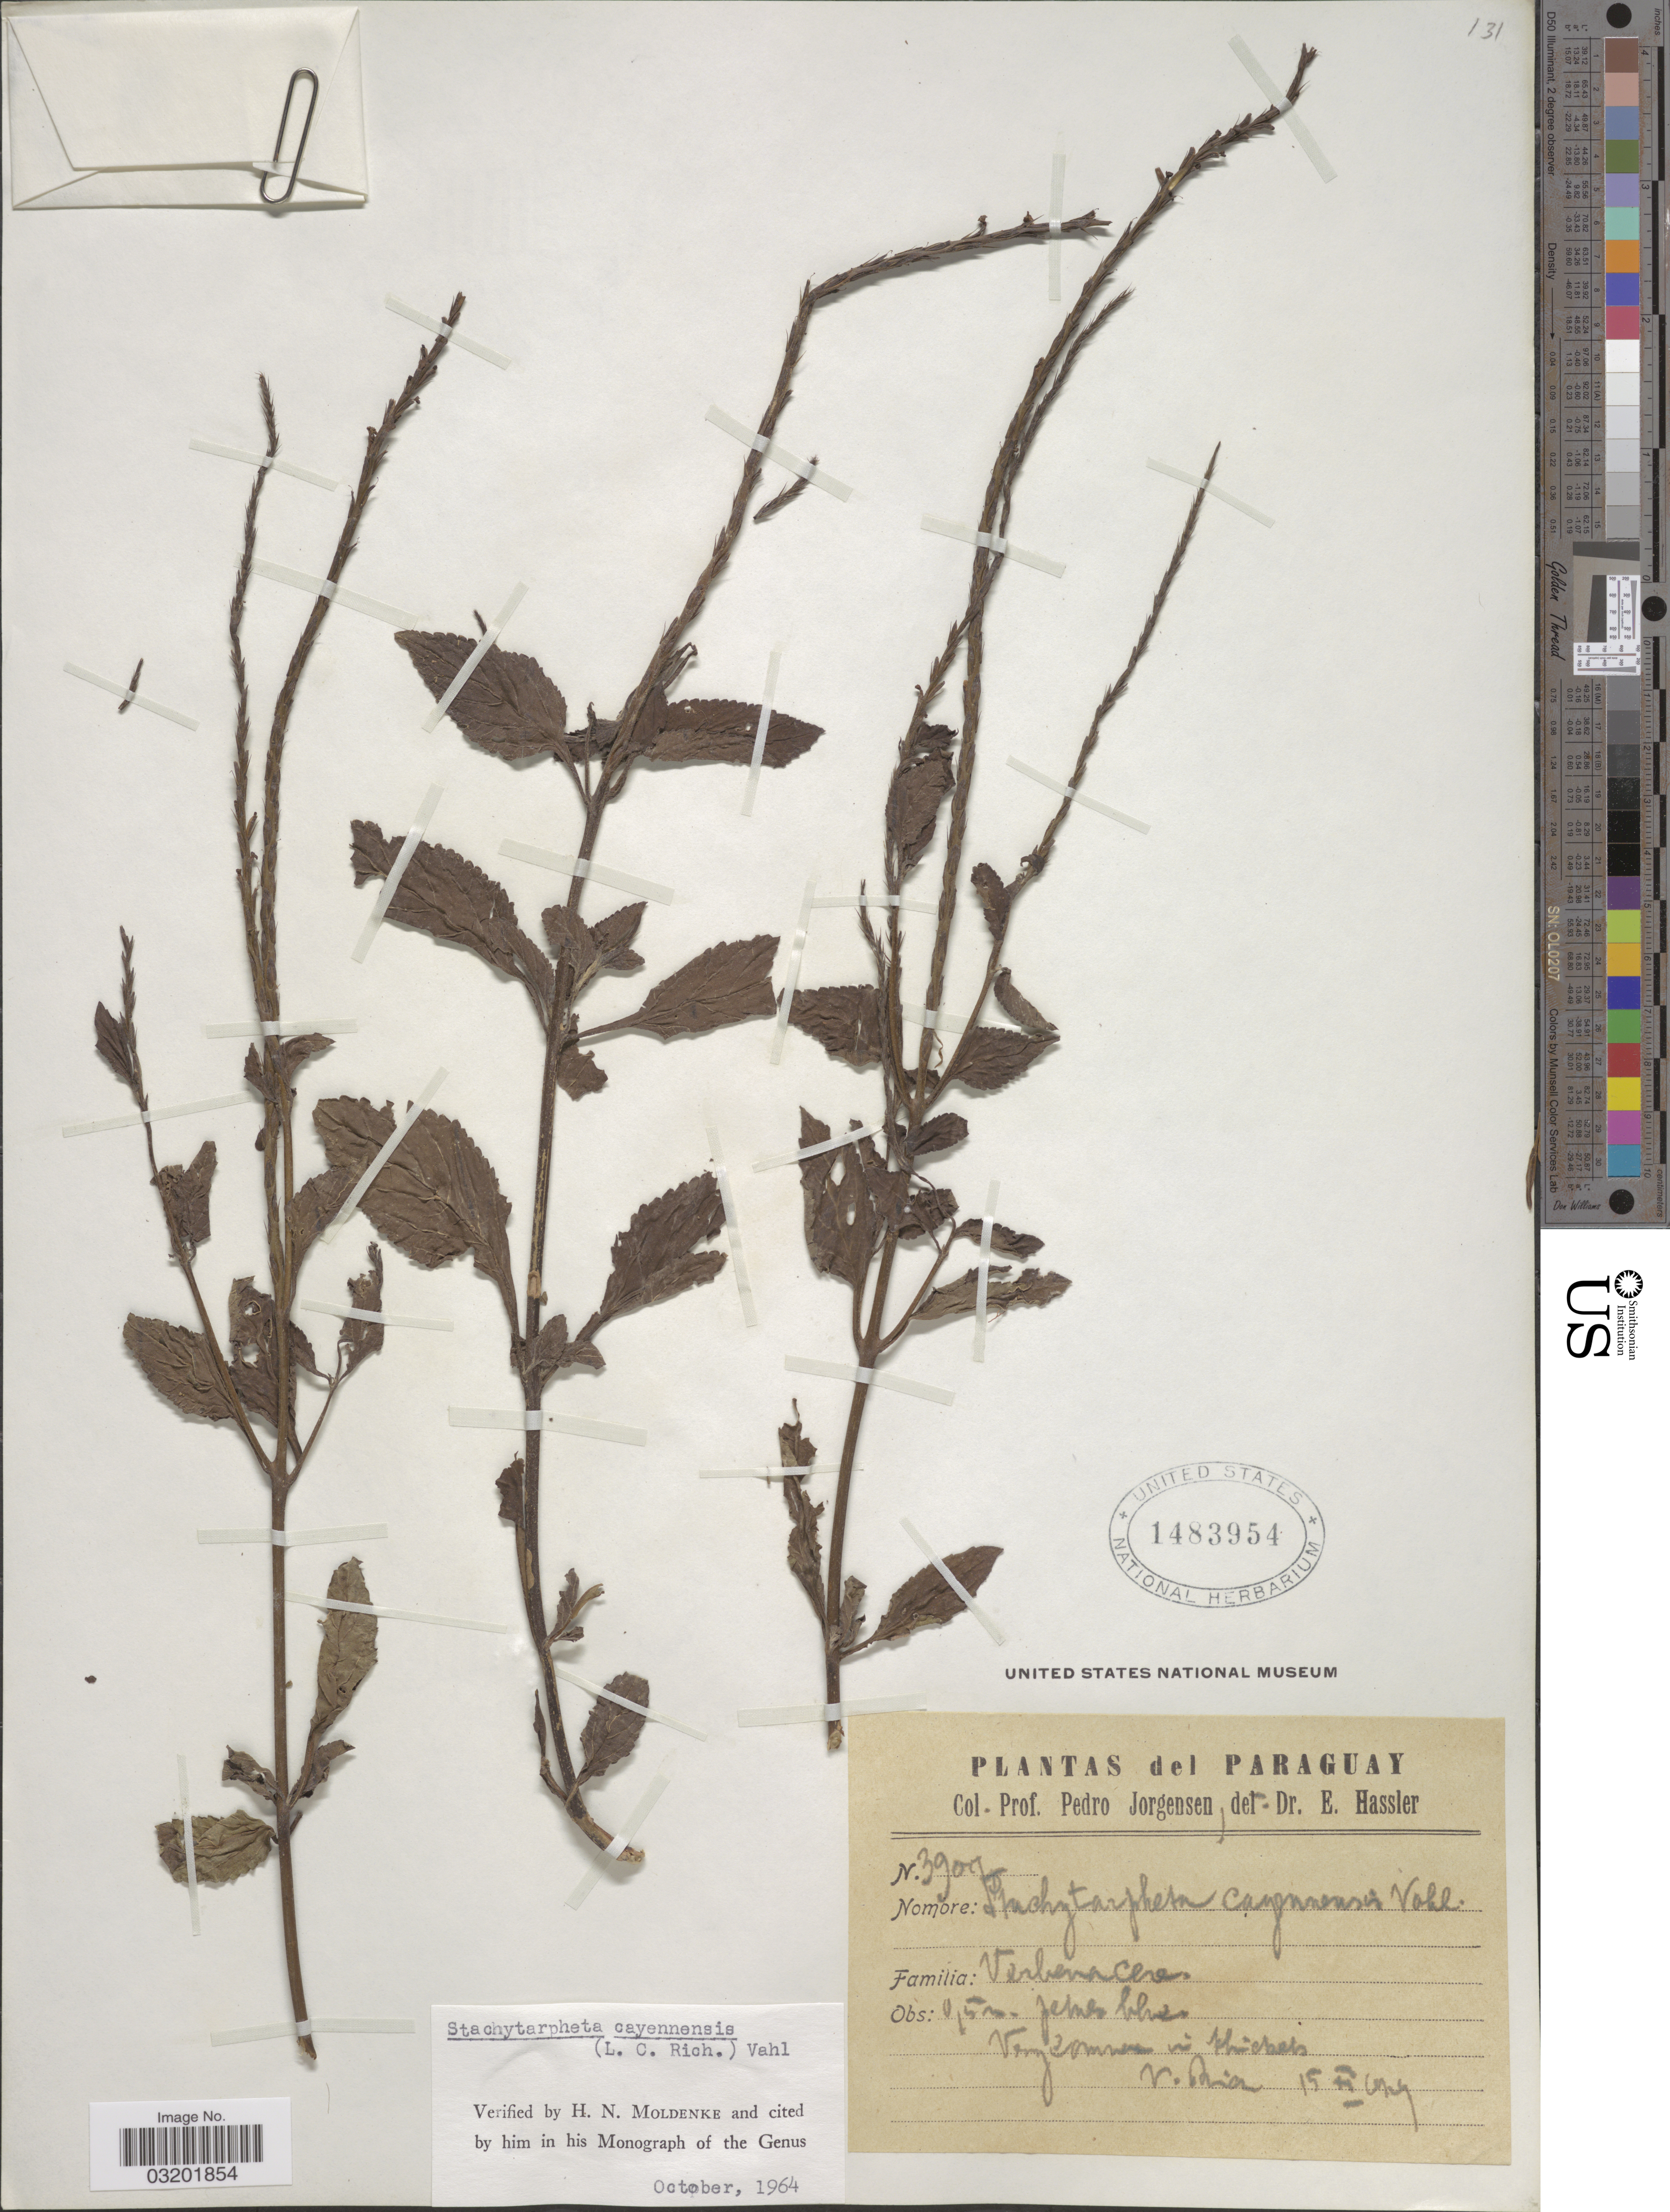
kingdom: Plantae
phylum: Tracheophyta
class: Magnoliopsida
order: Lamiales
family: Verbenaceae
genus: Stachytarpheta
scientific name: Stachytarpheta cayennensis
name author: (Rich.) Vahl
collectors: P. Jörgensen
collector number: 39075*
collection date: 1929-11-15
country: Paraguay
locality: V. Rica.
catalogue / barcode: US 1483954